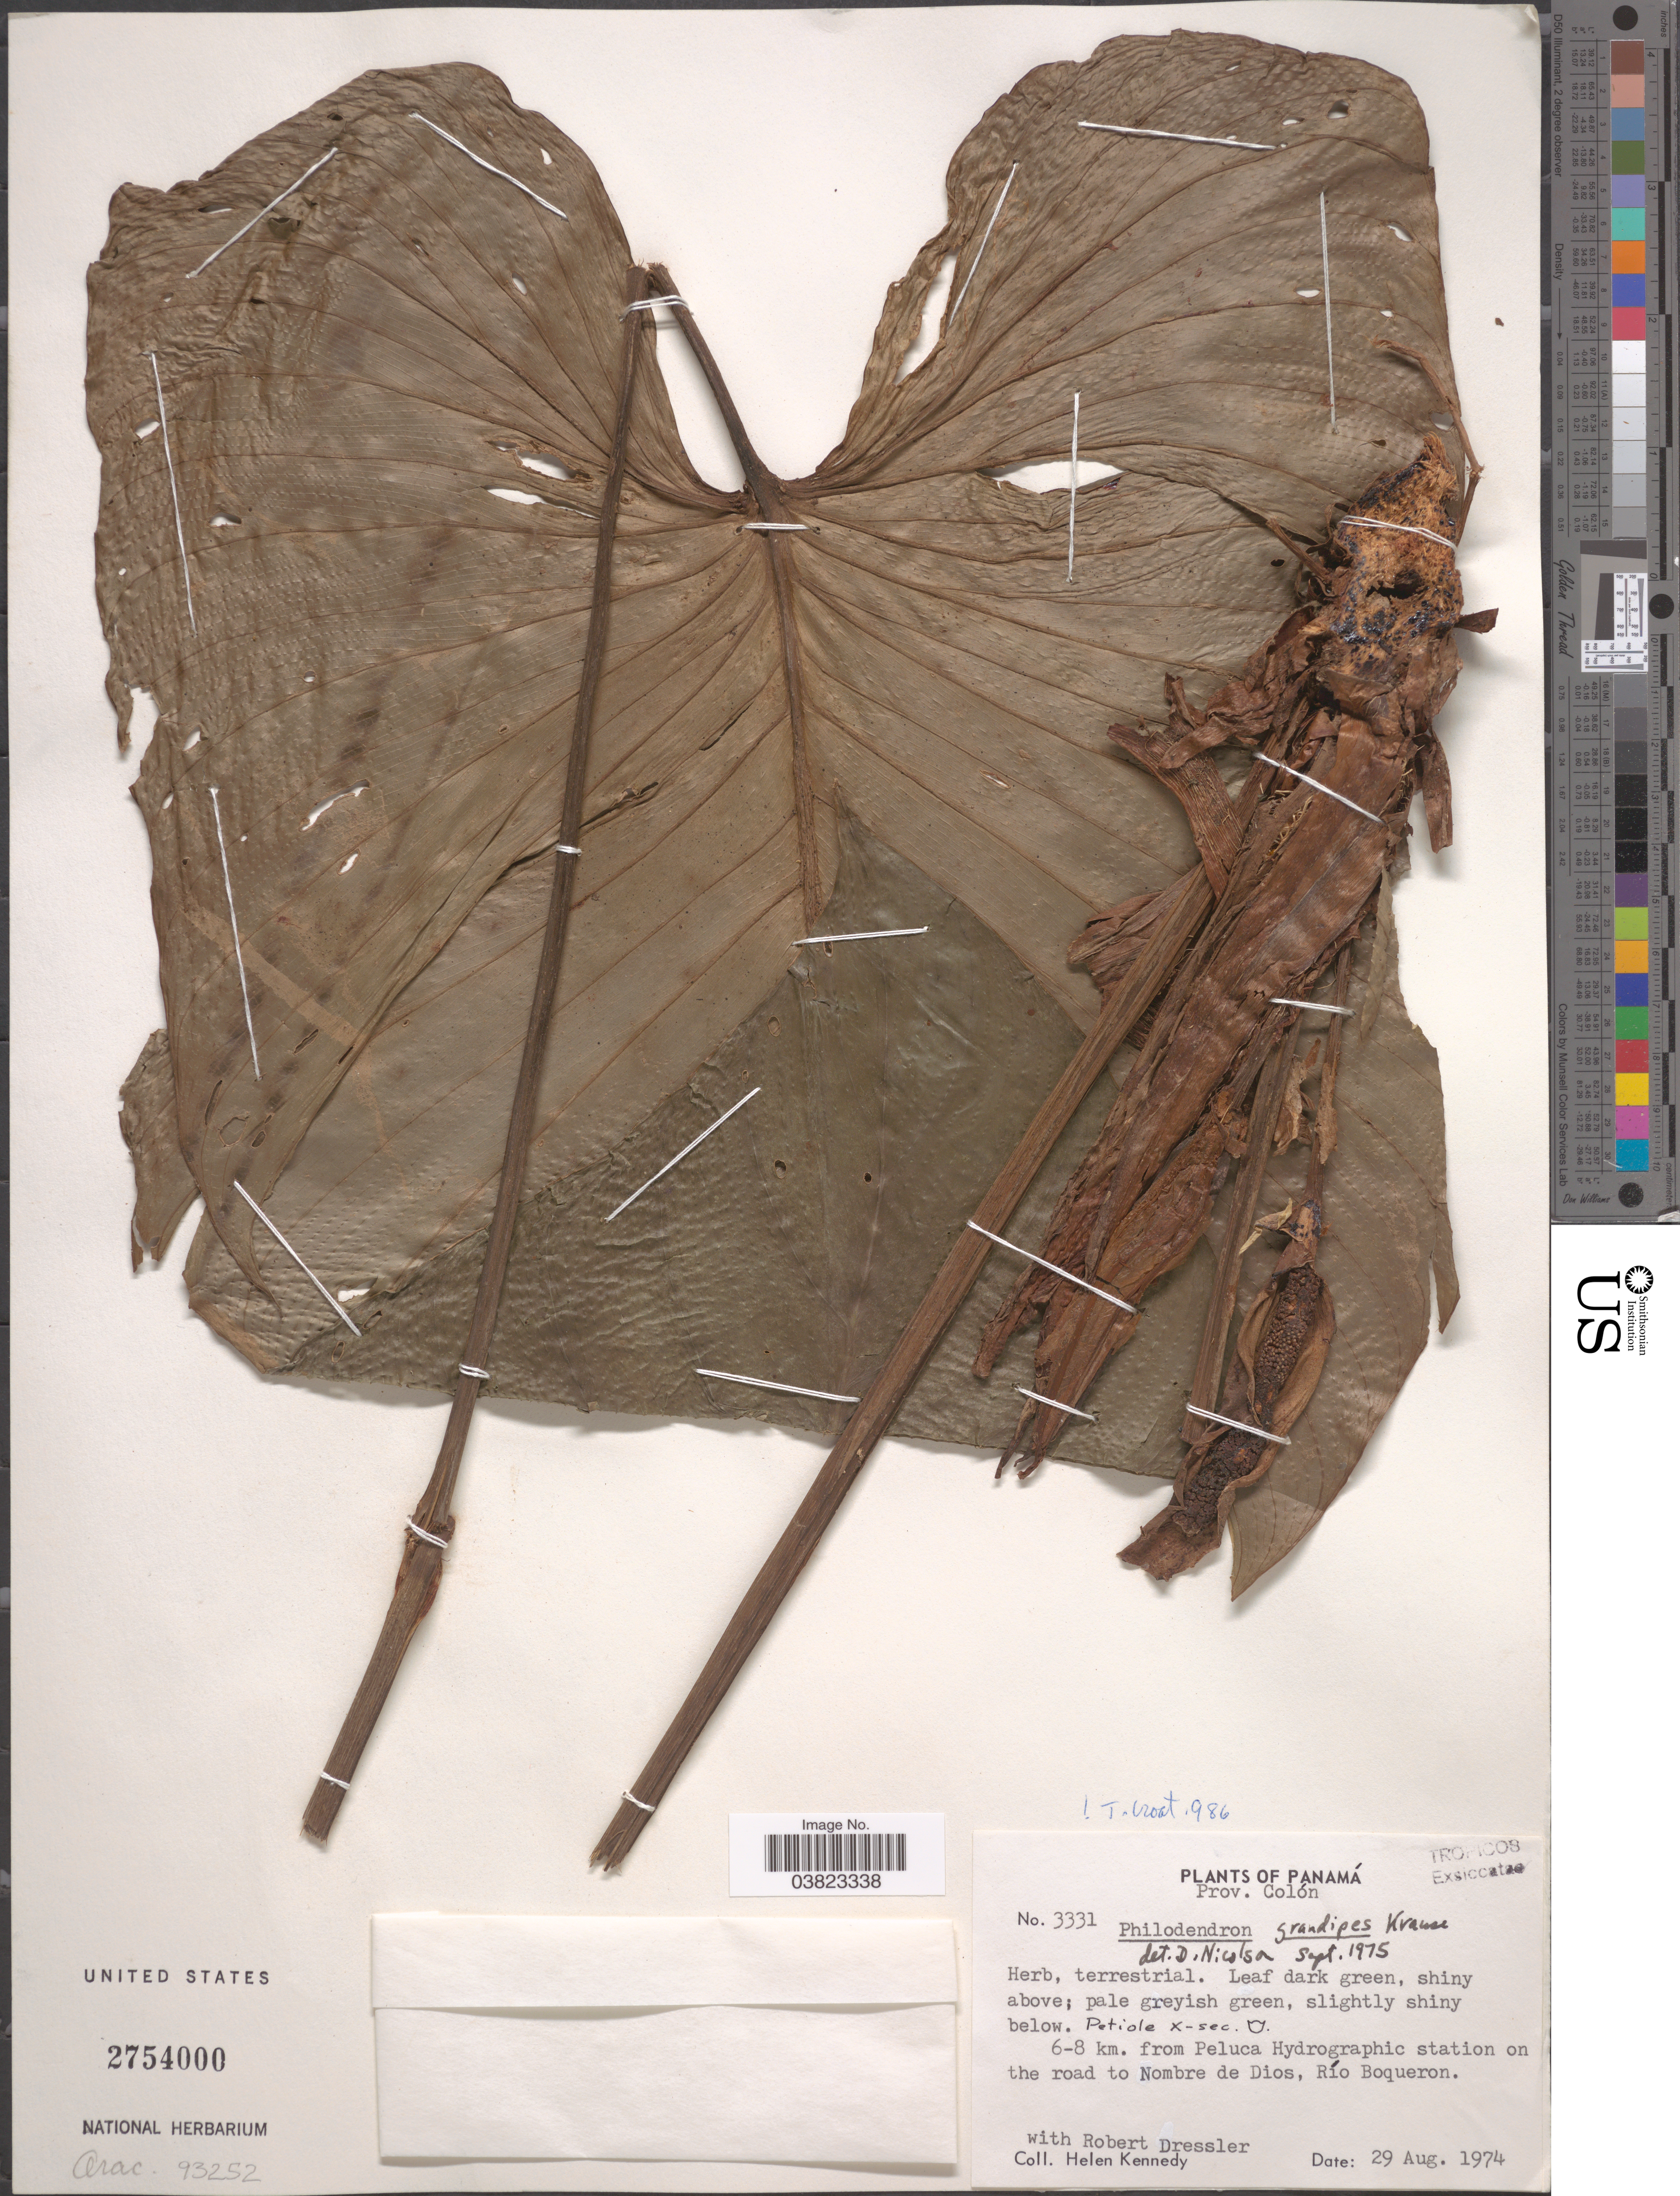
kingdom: Plantae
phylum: Tracheophyta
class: Liliopsida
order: Alismatales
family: Araceae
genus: Philodendron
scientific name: Philodendron grandipes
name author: K. Krause in Engl.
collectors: H. Kennedy & R. Dressler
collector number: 3331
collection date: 1974-08-29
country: Panama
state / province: Colón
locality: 6-8 km. from Peluca Hyrdographic station on the road to Nombre de Dios, Río Boqueron.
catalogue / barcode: US 2754000